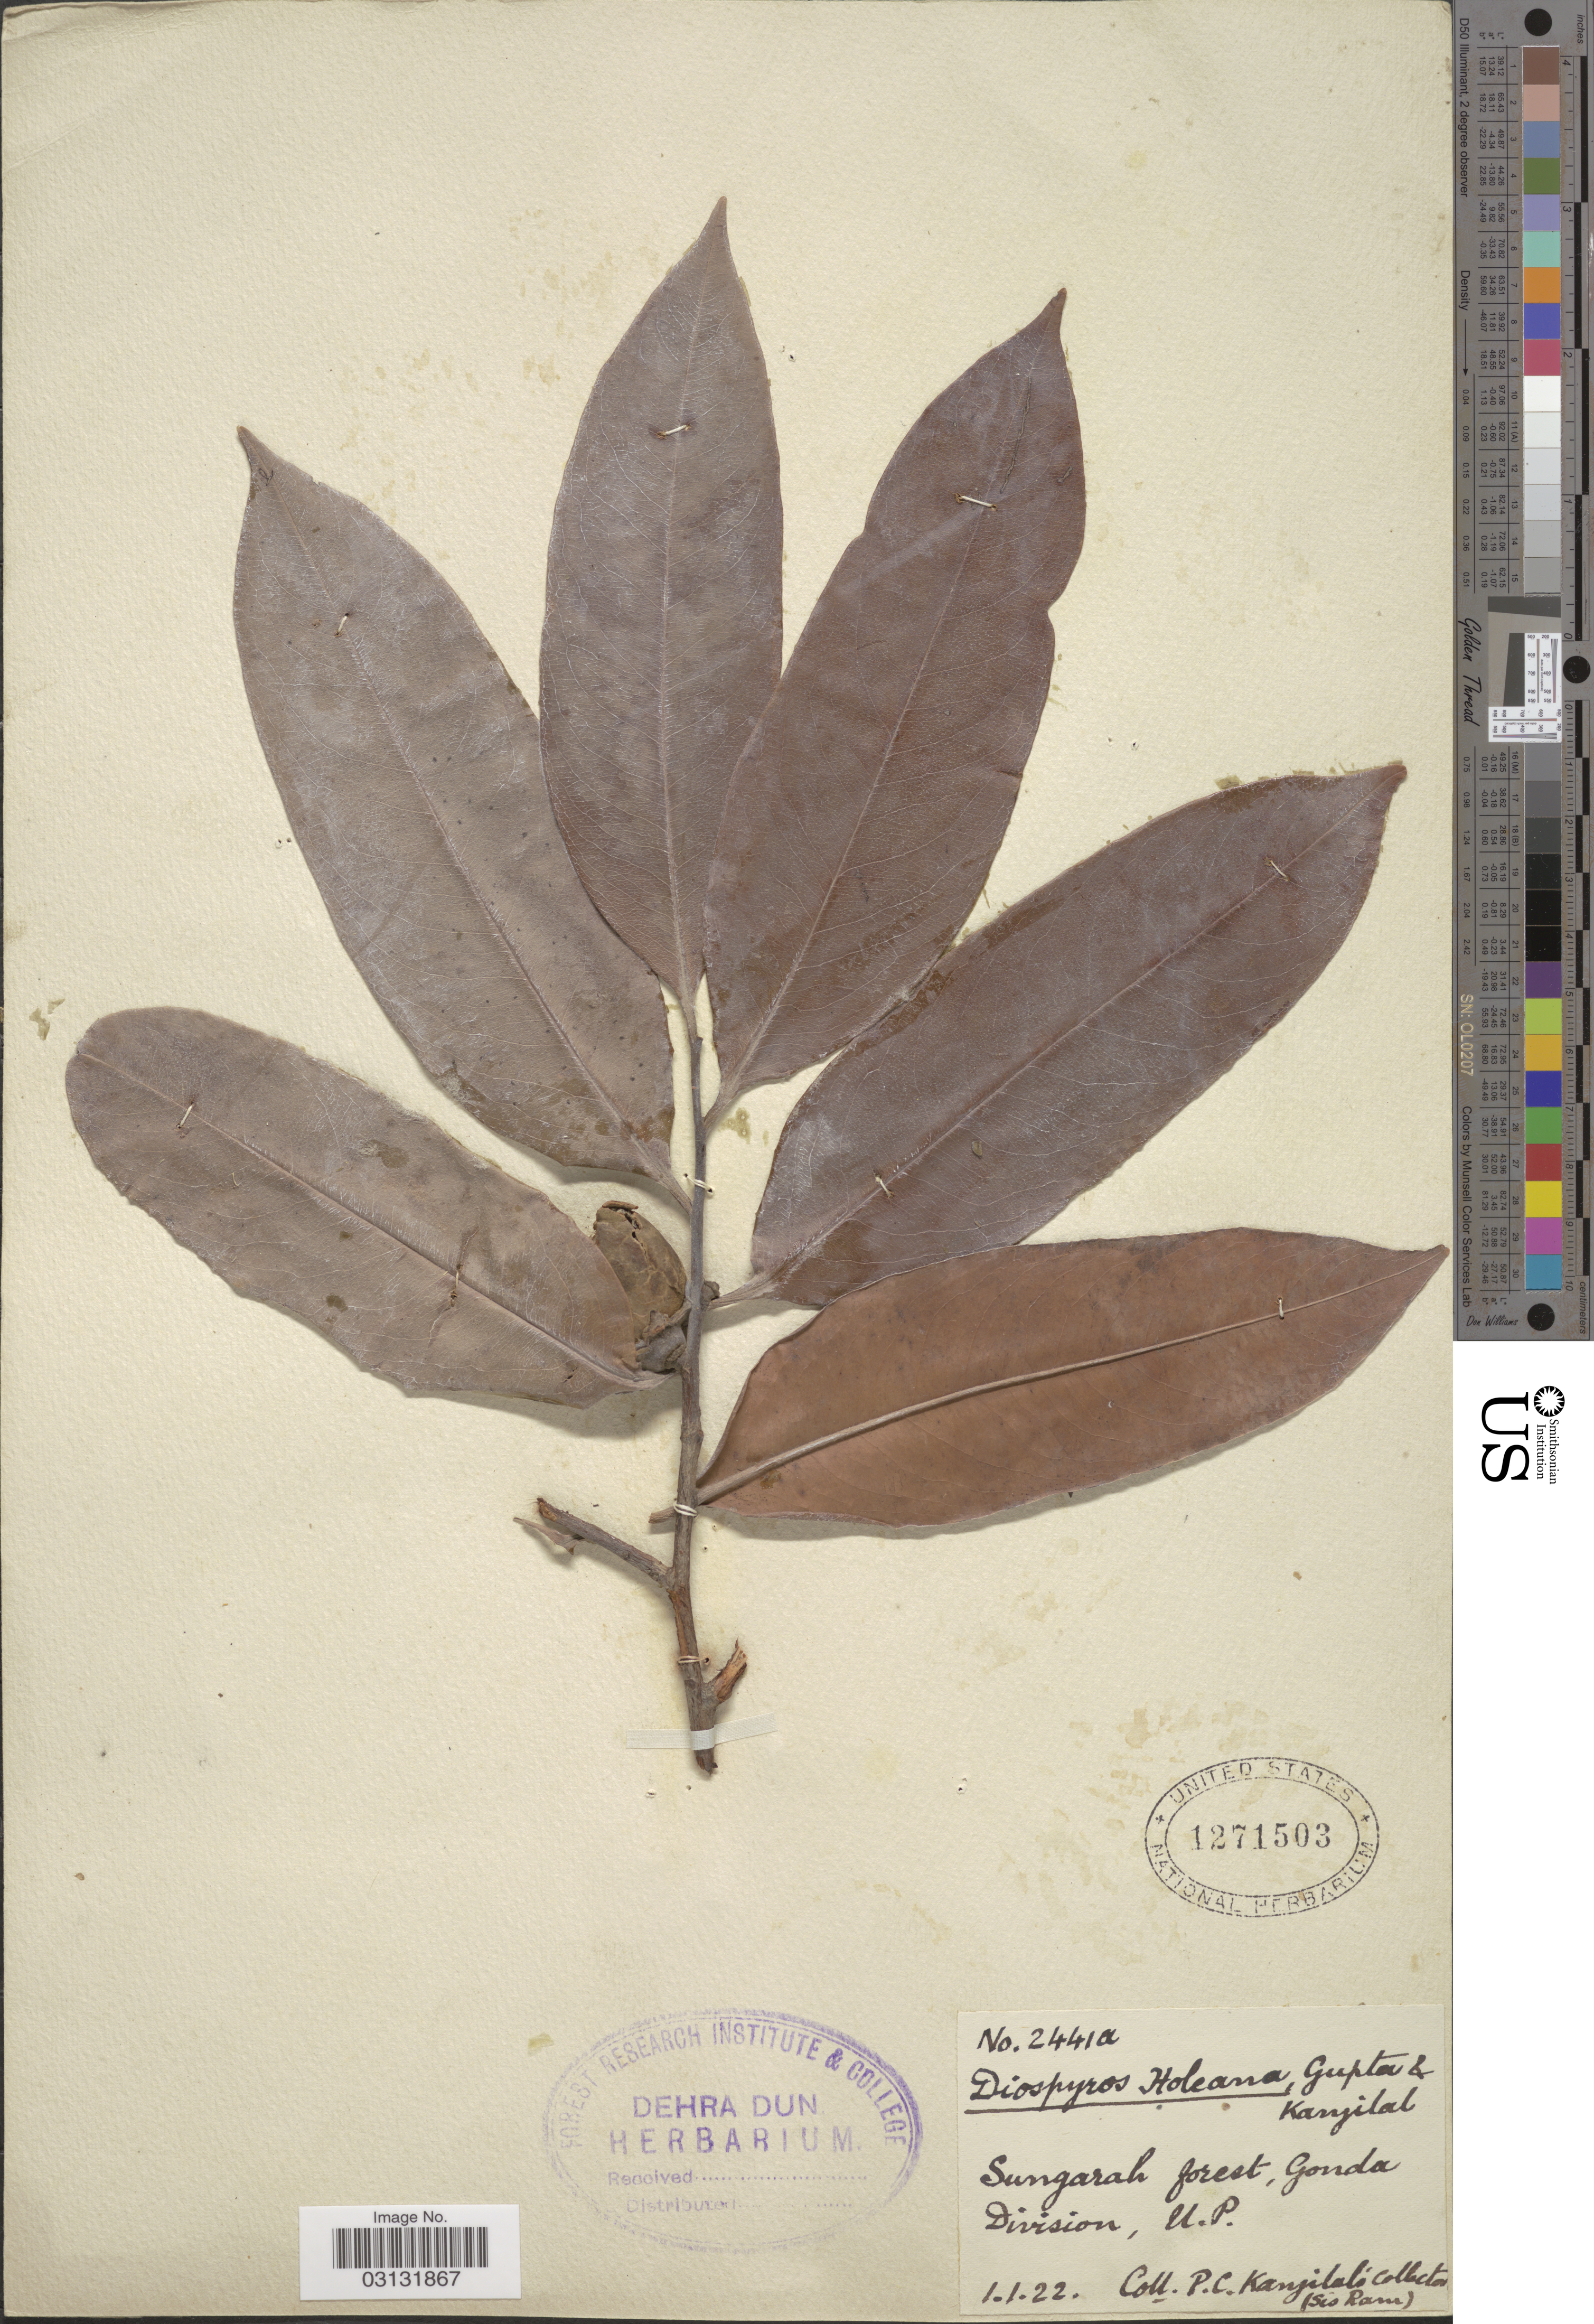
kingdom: Plantae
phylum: Tracheophyta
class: Magnoliopsida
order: Ericales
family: Ebenaceae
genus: Diospyros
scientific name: Diospyros holeana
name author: B.L. Gupta & Kanjilal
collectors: P. Kanjilal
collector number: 2441a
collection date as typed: Transcribed d/m/y: 1/1/22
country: India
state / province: Uttar Pradesh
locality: Sungarah forest, Gonda Division, U. P.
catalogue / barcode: US 1271503